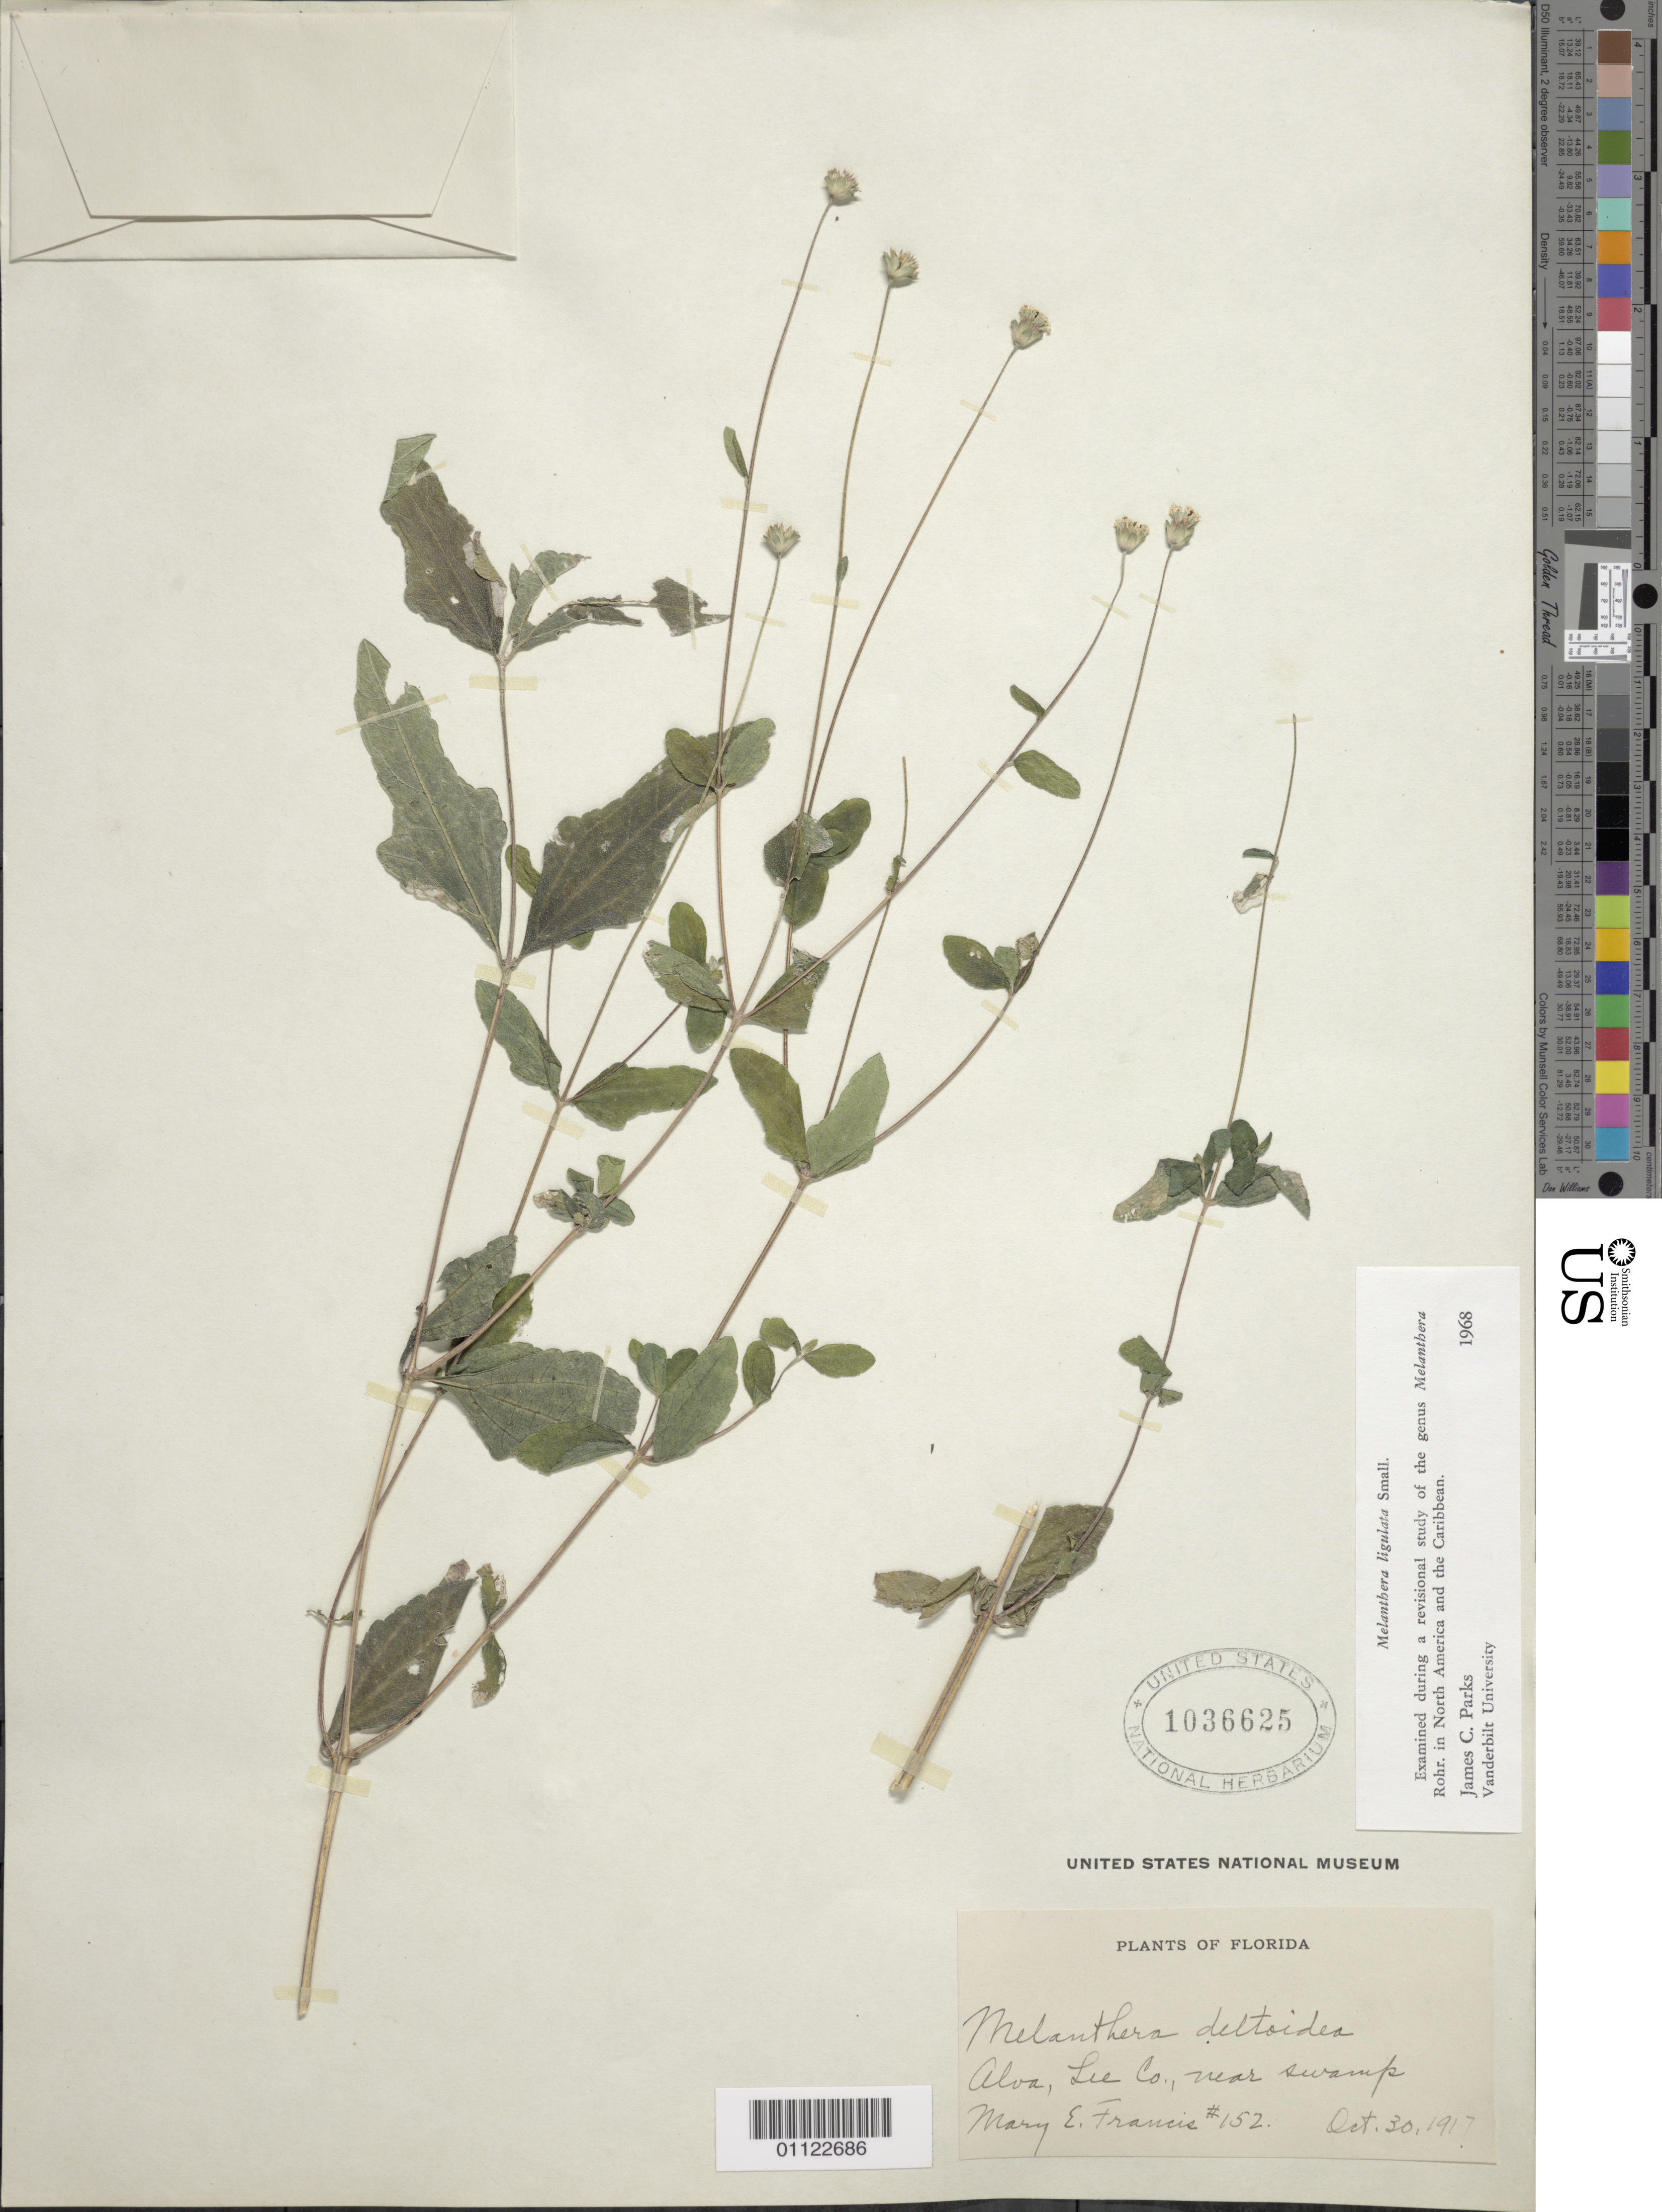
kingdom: Plantae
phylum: Tracheophyta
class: Magnoliopsida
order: Asterales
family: Asteraceae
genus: Melanthera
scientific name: Melanthera ligulata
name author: Small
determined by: Parks, J. C.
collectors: M. E. Francis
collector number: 152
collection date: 1917-10-30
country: United States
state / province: Florida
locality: Near swamp, Alva, Lee County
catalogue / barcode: US 1036625